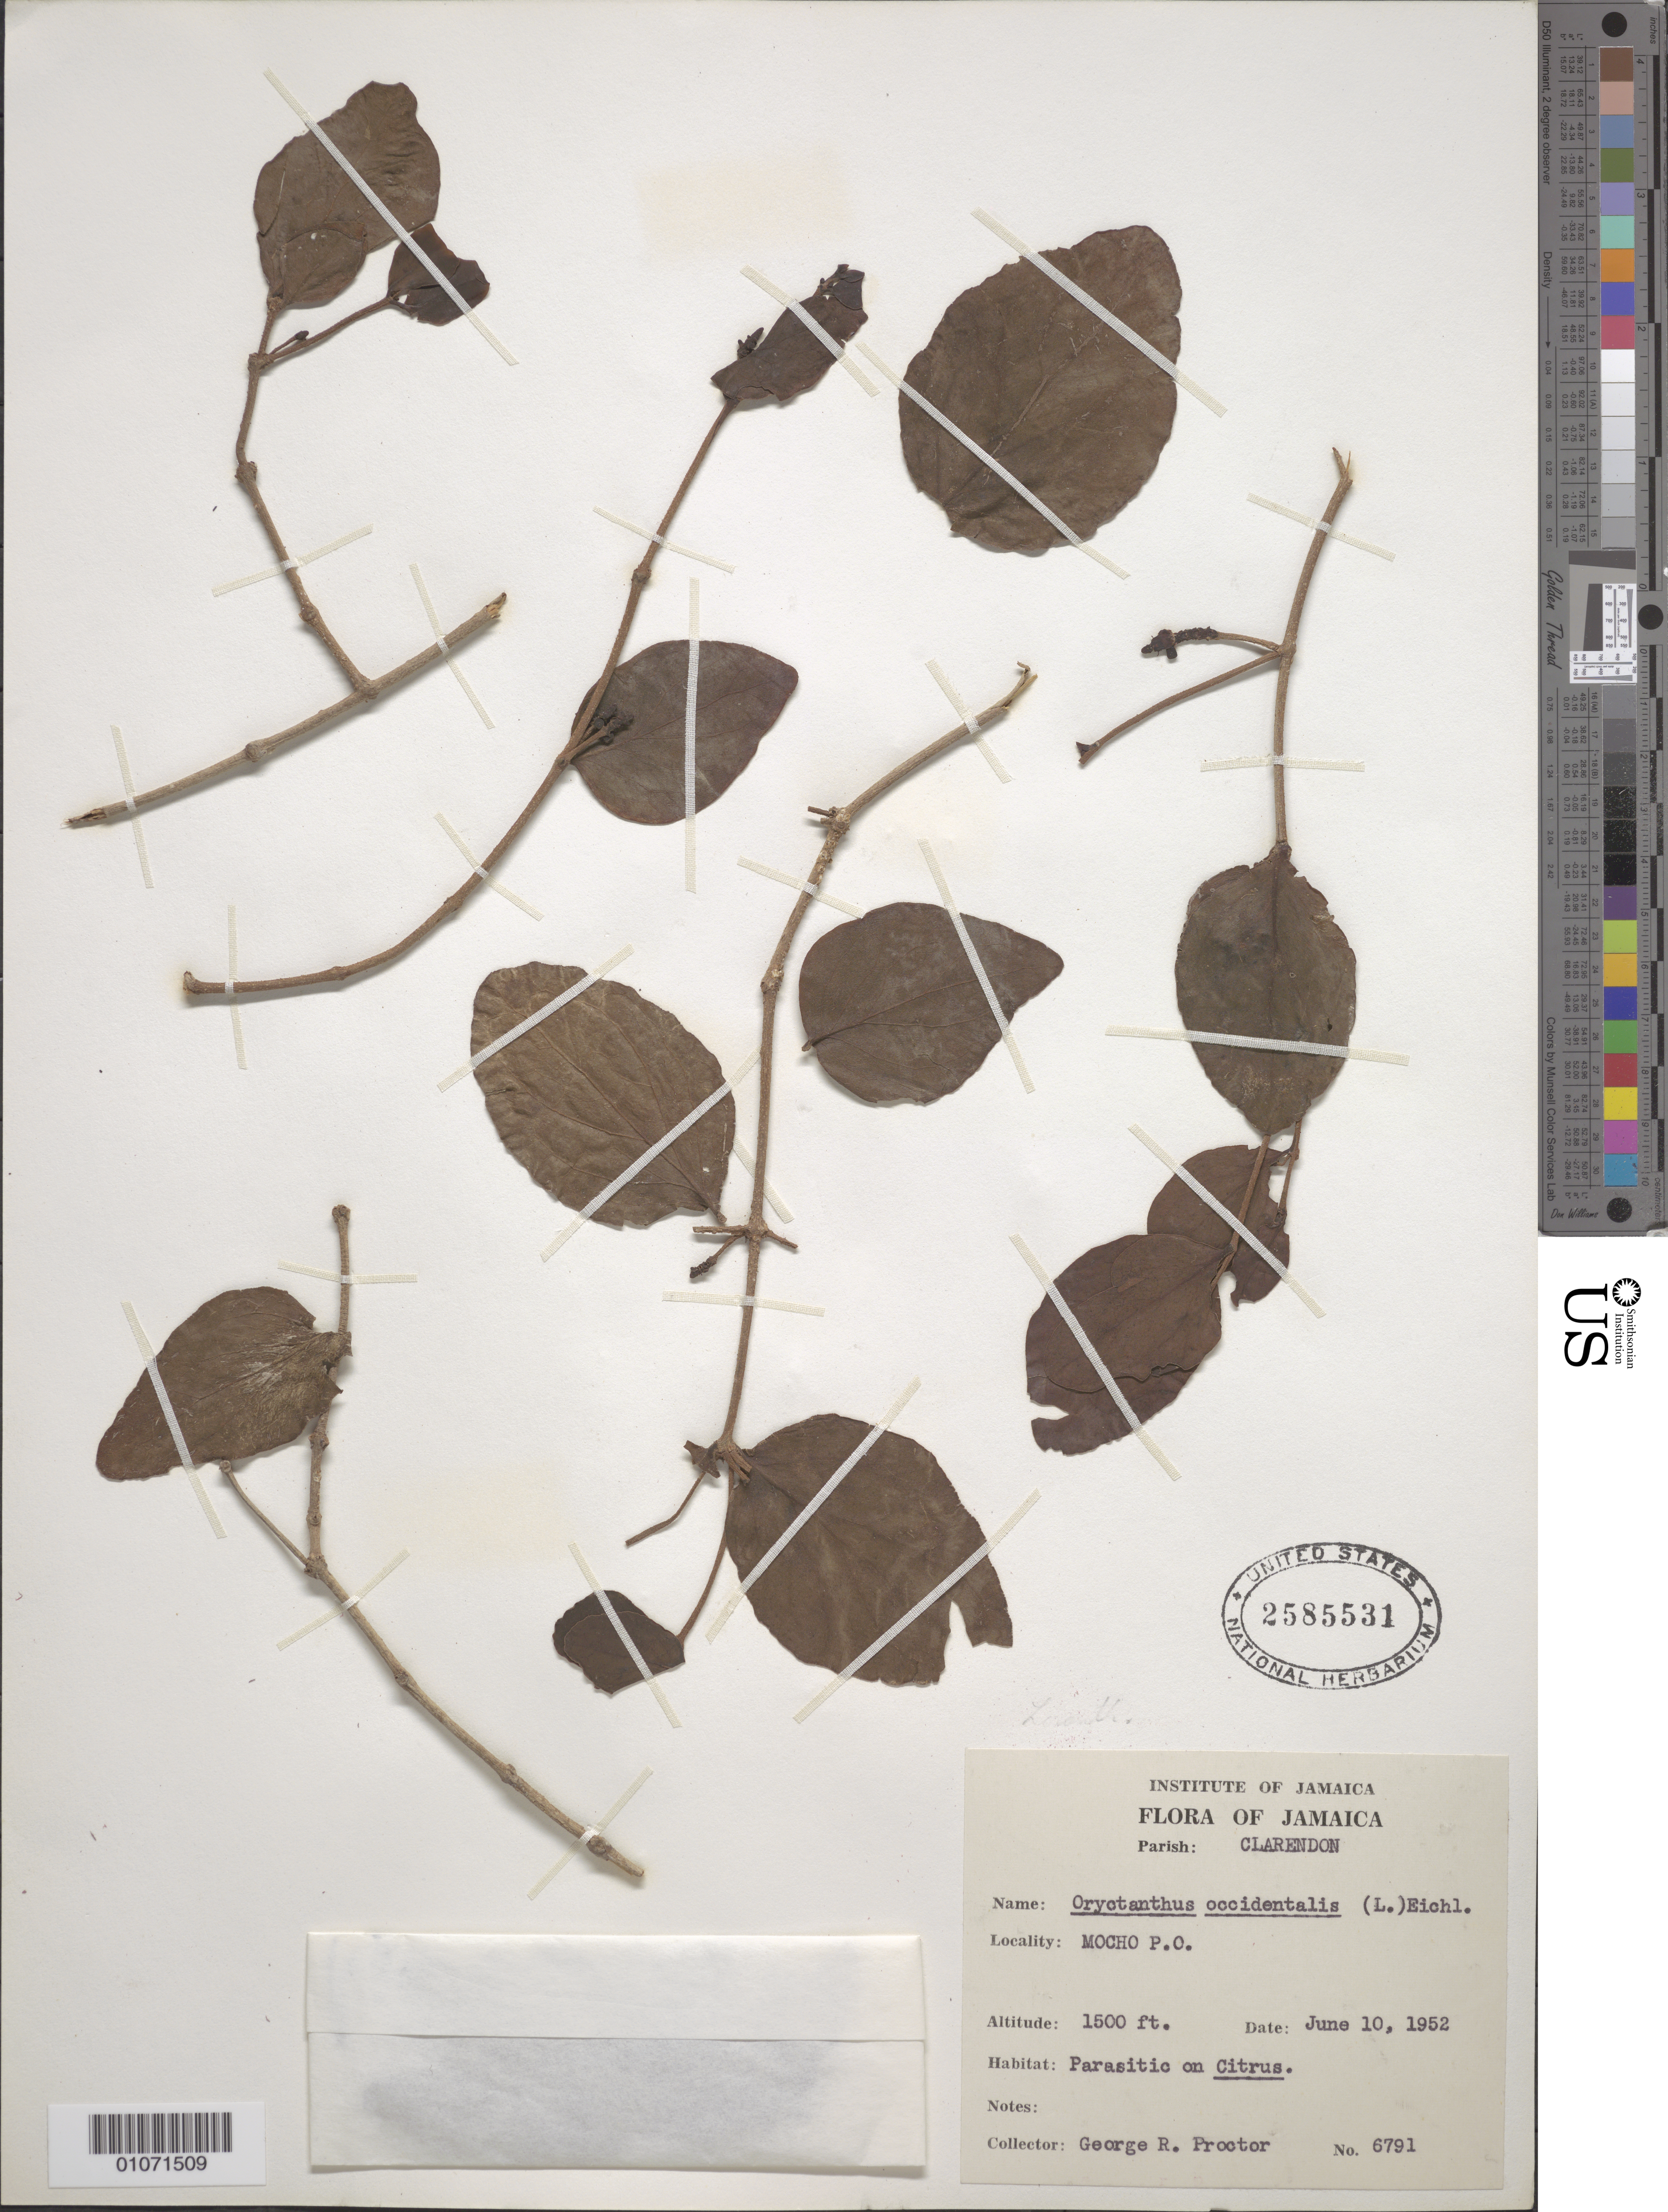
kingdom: Plantae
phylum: Tracheophyta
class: Magnoliopsida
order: Santalales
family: Loranthaceae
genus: Oryctanthus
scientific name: Oryctanthus occidentalis subsp. occidentalis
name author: (L.) Eichler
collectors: G. R. Proctor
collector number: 6791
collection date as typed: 10 Jun 1952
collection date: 1952-06-10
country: Jamaica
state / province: Clarendon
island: Jamaica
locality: Mocho P.O.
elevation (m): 457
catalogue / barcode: US 2585531